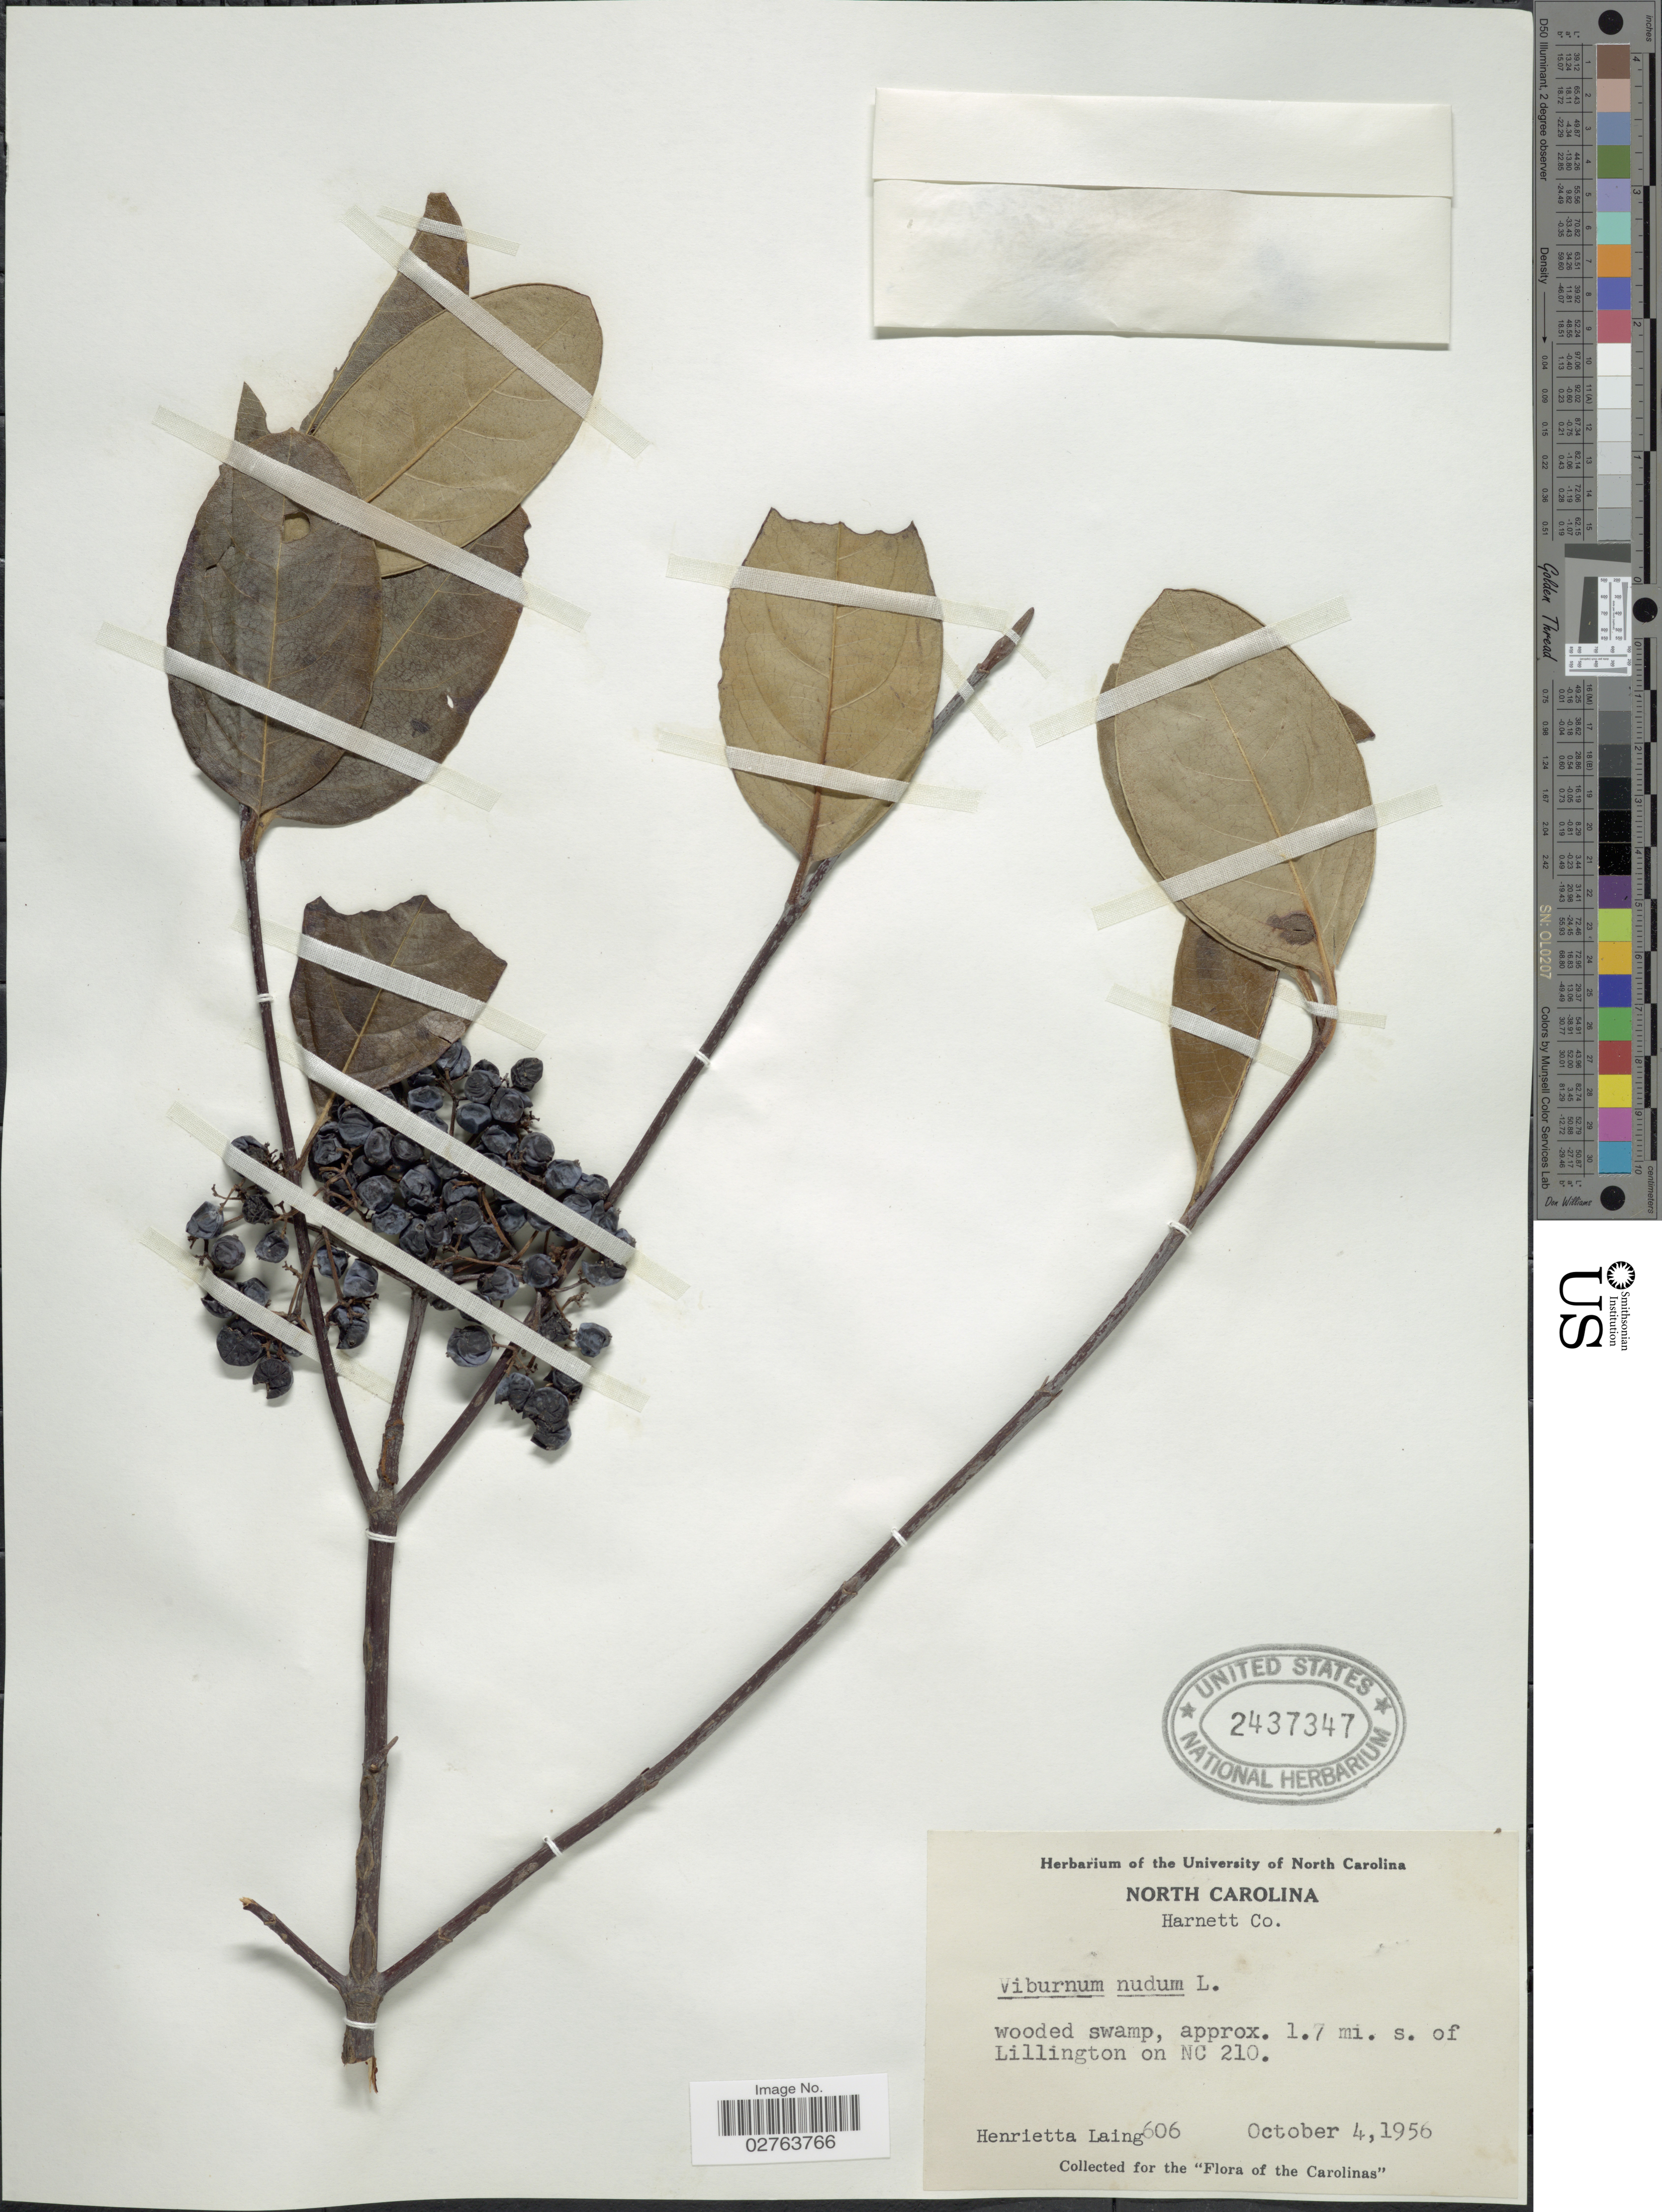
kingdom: Plantae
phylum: Tracheophyta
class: Magnoliopsida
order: Dipsacales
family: Viburnaceae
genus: Viburnum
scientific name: Viburnum nudum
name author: L.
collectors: H. Laing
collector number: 606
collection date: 1956-10-04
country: United States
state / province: North Carolina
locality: Harnett Co. Approx. 1.7 mi. s. of Lillington on NC 210.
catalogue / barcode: US 2437347